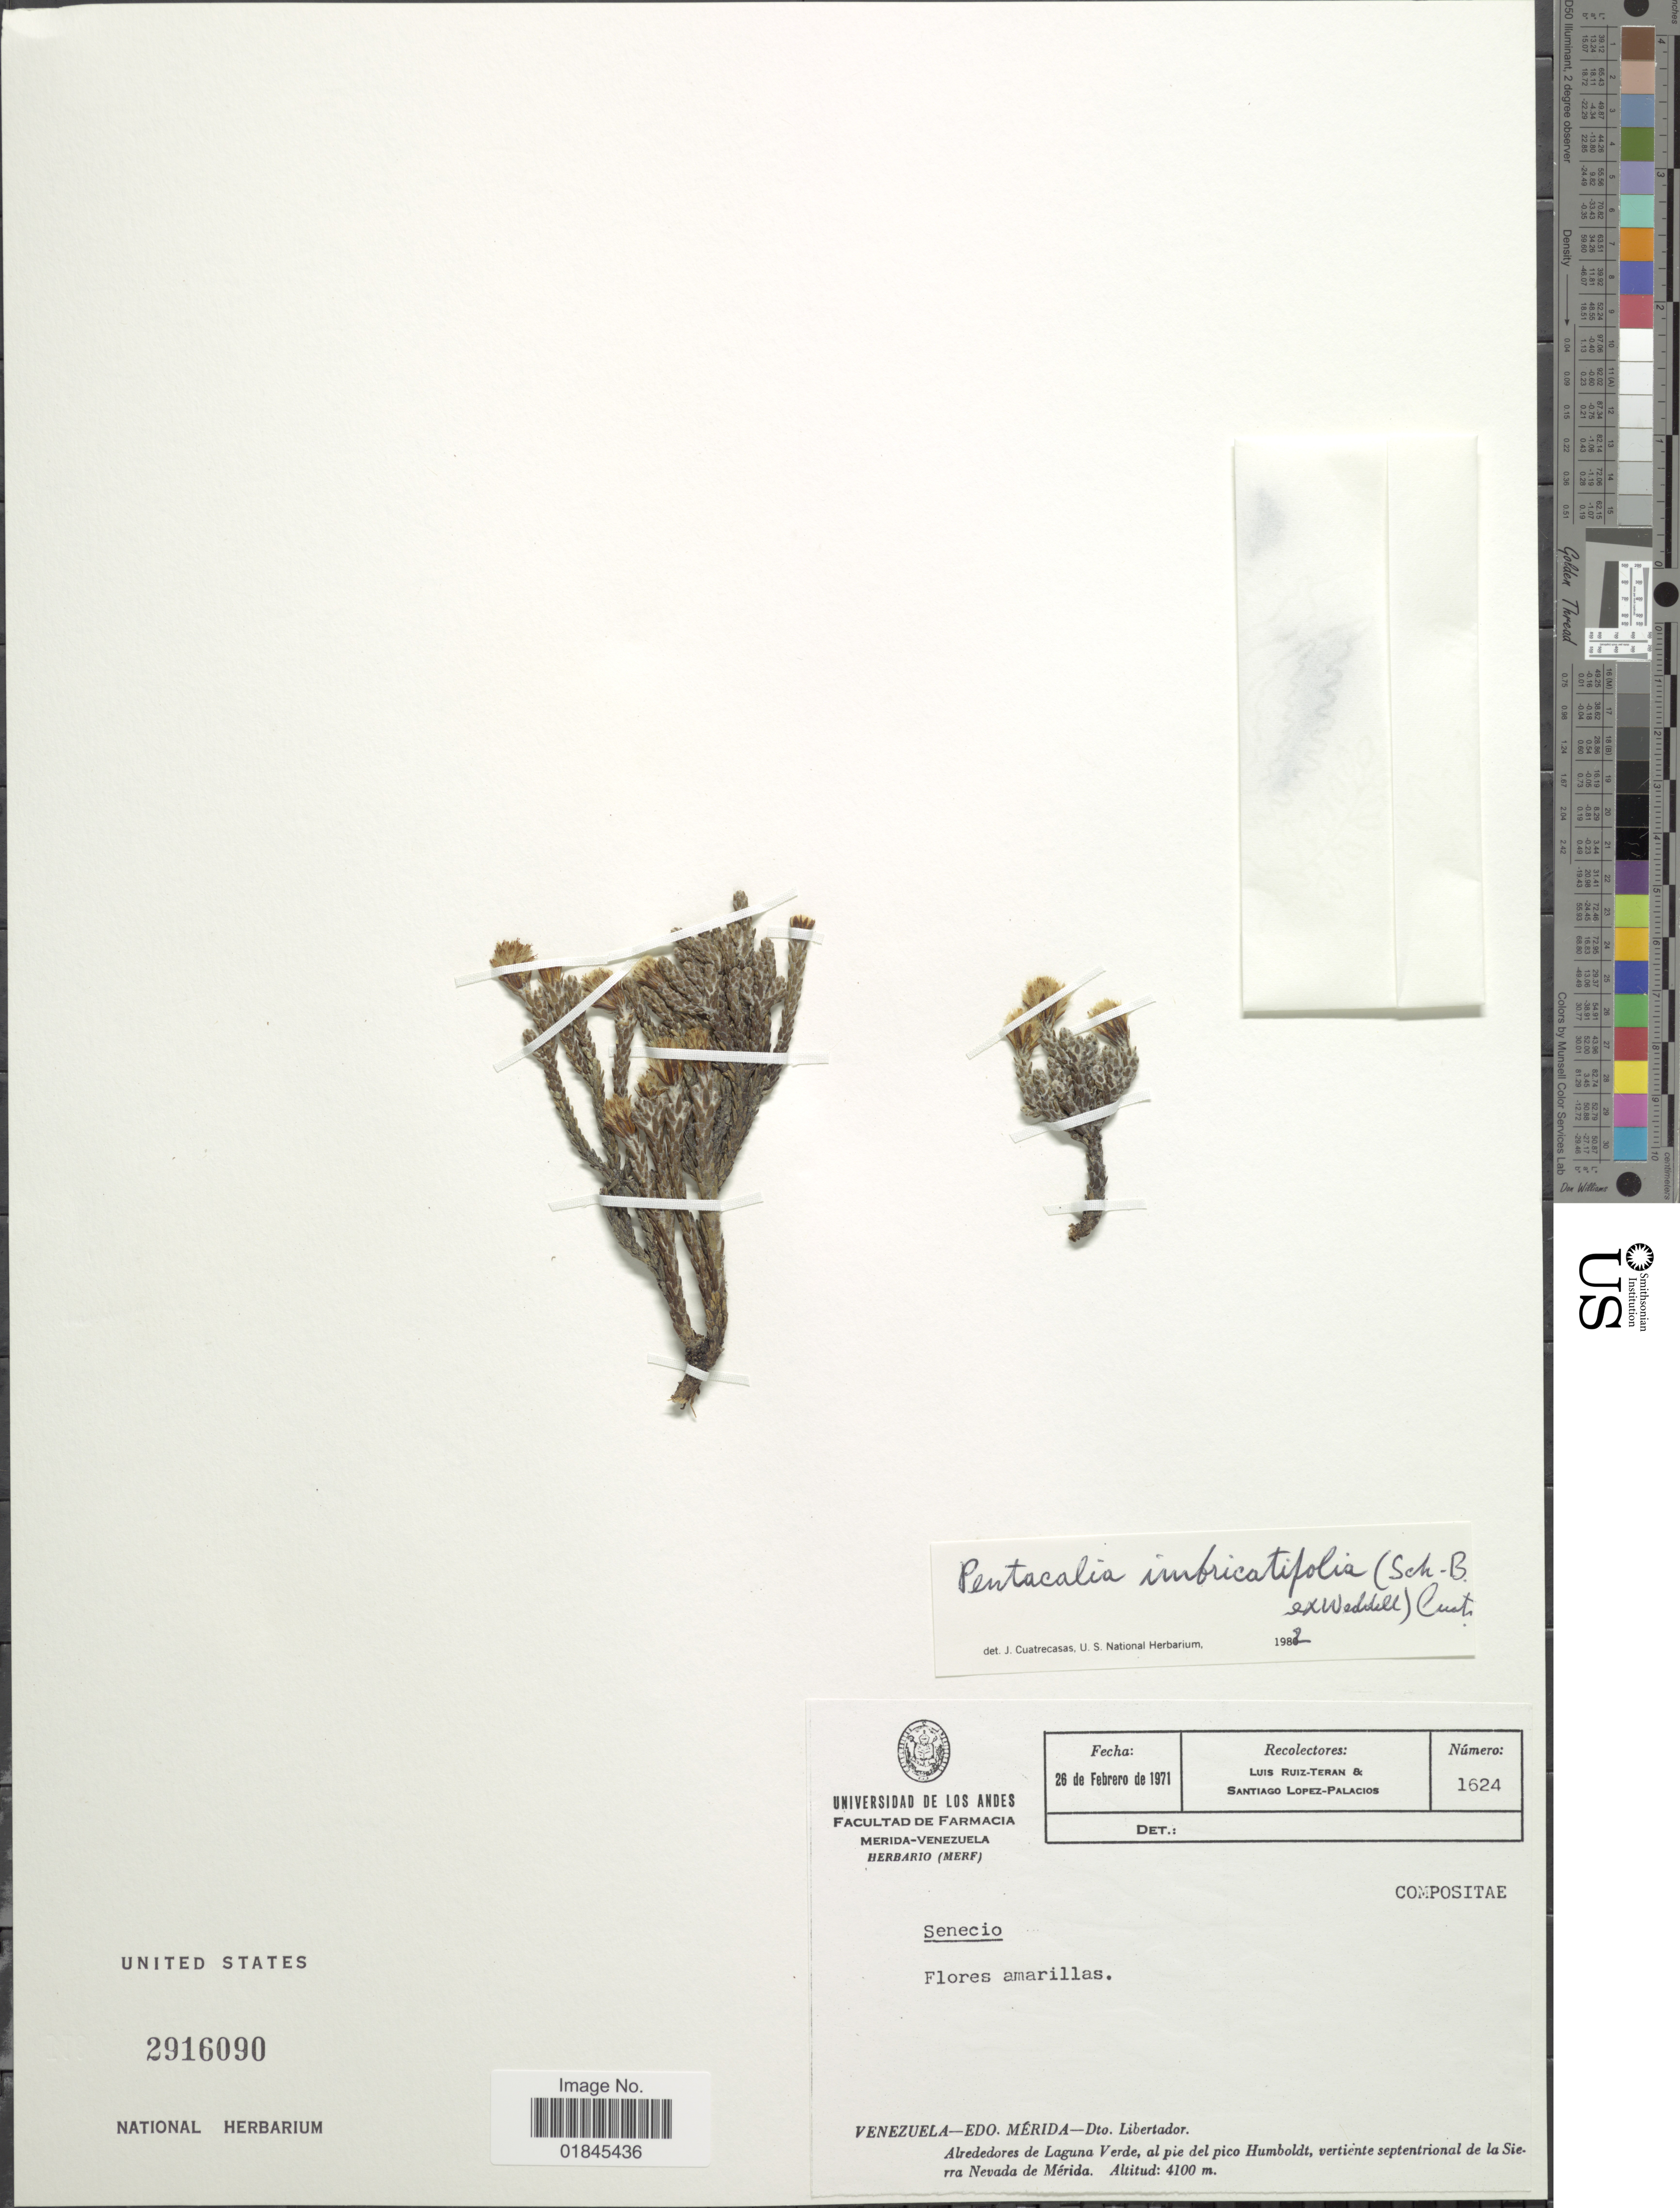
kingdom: Plantae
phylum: Tracheophyta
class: Magnoliopsida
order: Asterales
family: Asteraceae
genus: Pentacalia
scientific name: Pentacalia imbricatifolia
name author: (Sch. Bip. ex Wedd.) Cuatrec.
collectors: L. E. Ruíz-Terán & S. López-Palacios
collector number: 1624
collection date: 1971-02-26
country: Venezuela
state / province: Mérida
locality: Venezuela - Edo. Mérida - Dto. Libertador. Alrededores de Laguna Verde, al pie del pico Humboldt, vertiente septentrional de la Sierra Nevada de Mérida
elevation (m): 4100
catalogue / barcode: US 2916090